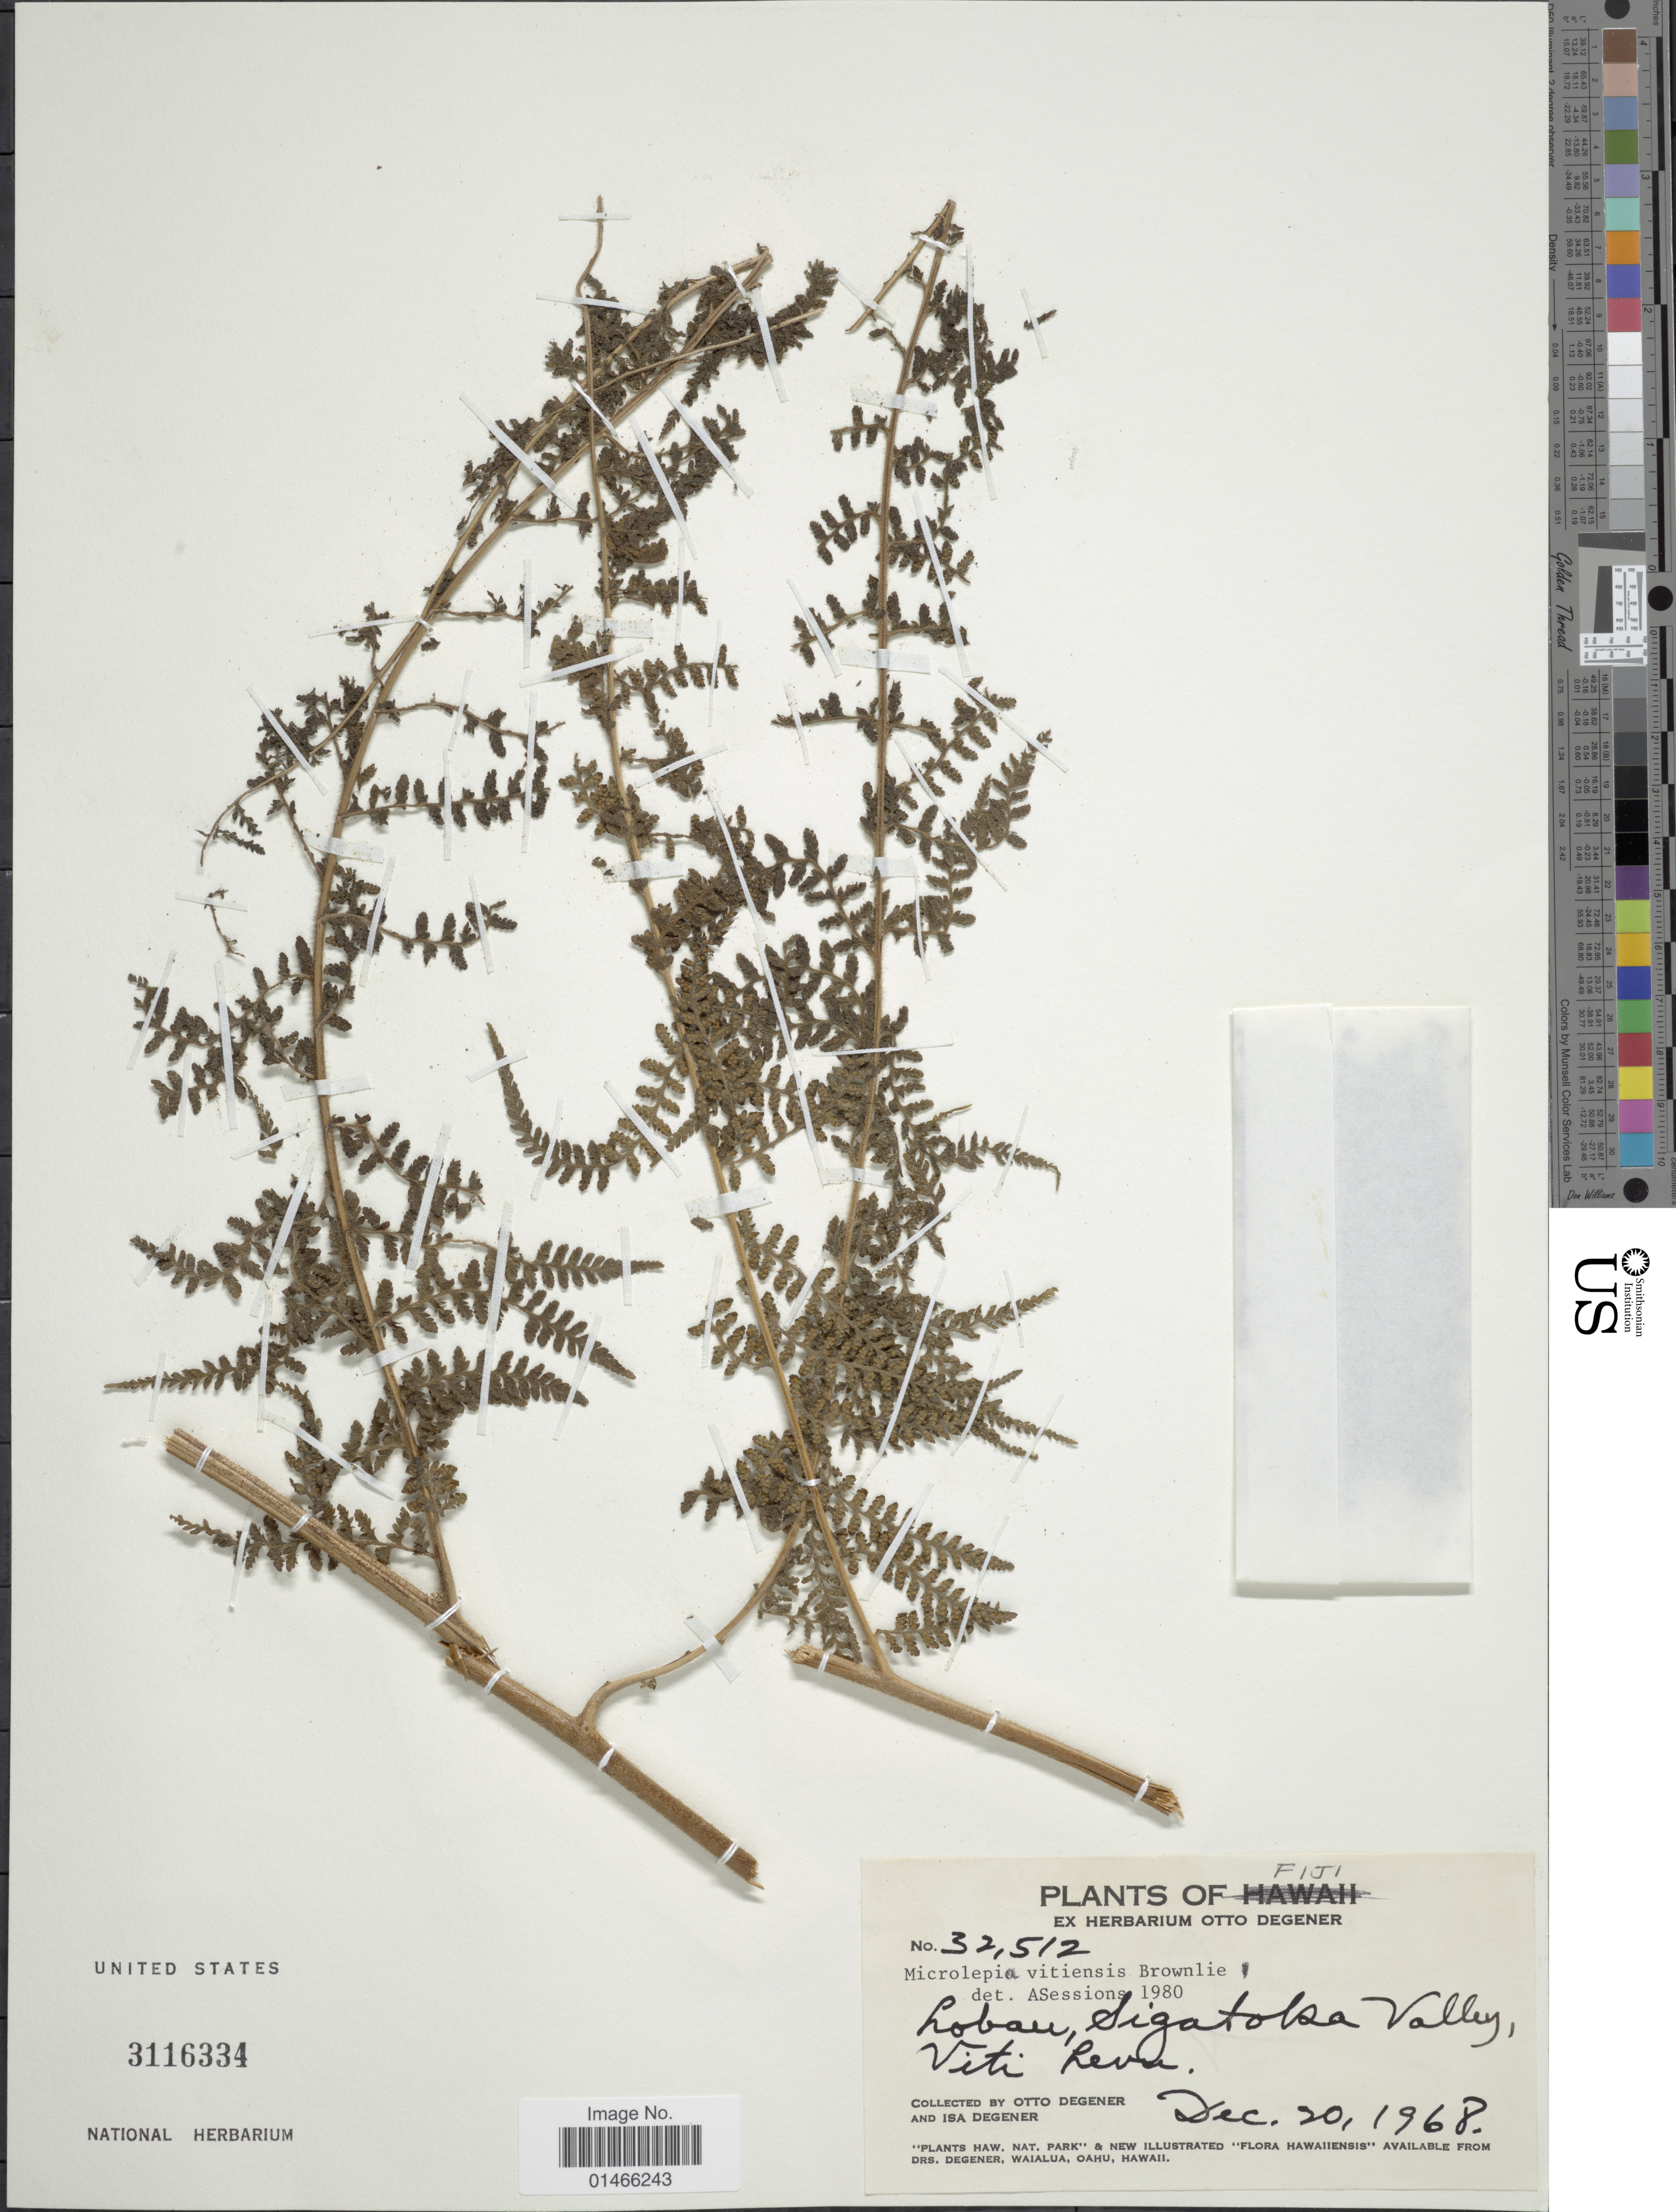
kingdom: Plantae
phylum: Tracheophyta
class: Polypodiopsida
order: Polypodiales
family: Dennstaedtiaceae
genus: Microlepia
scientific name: Microlepia sp.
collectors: O. Degener & I. Degener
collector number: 32512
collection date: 1968-12-20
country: Fiji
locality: Lobau, sigatolsa Valley, Viti Levu.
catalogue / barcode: US 3116334